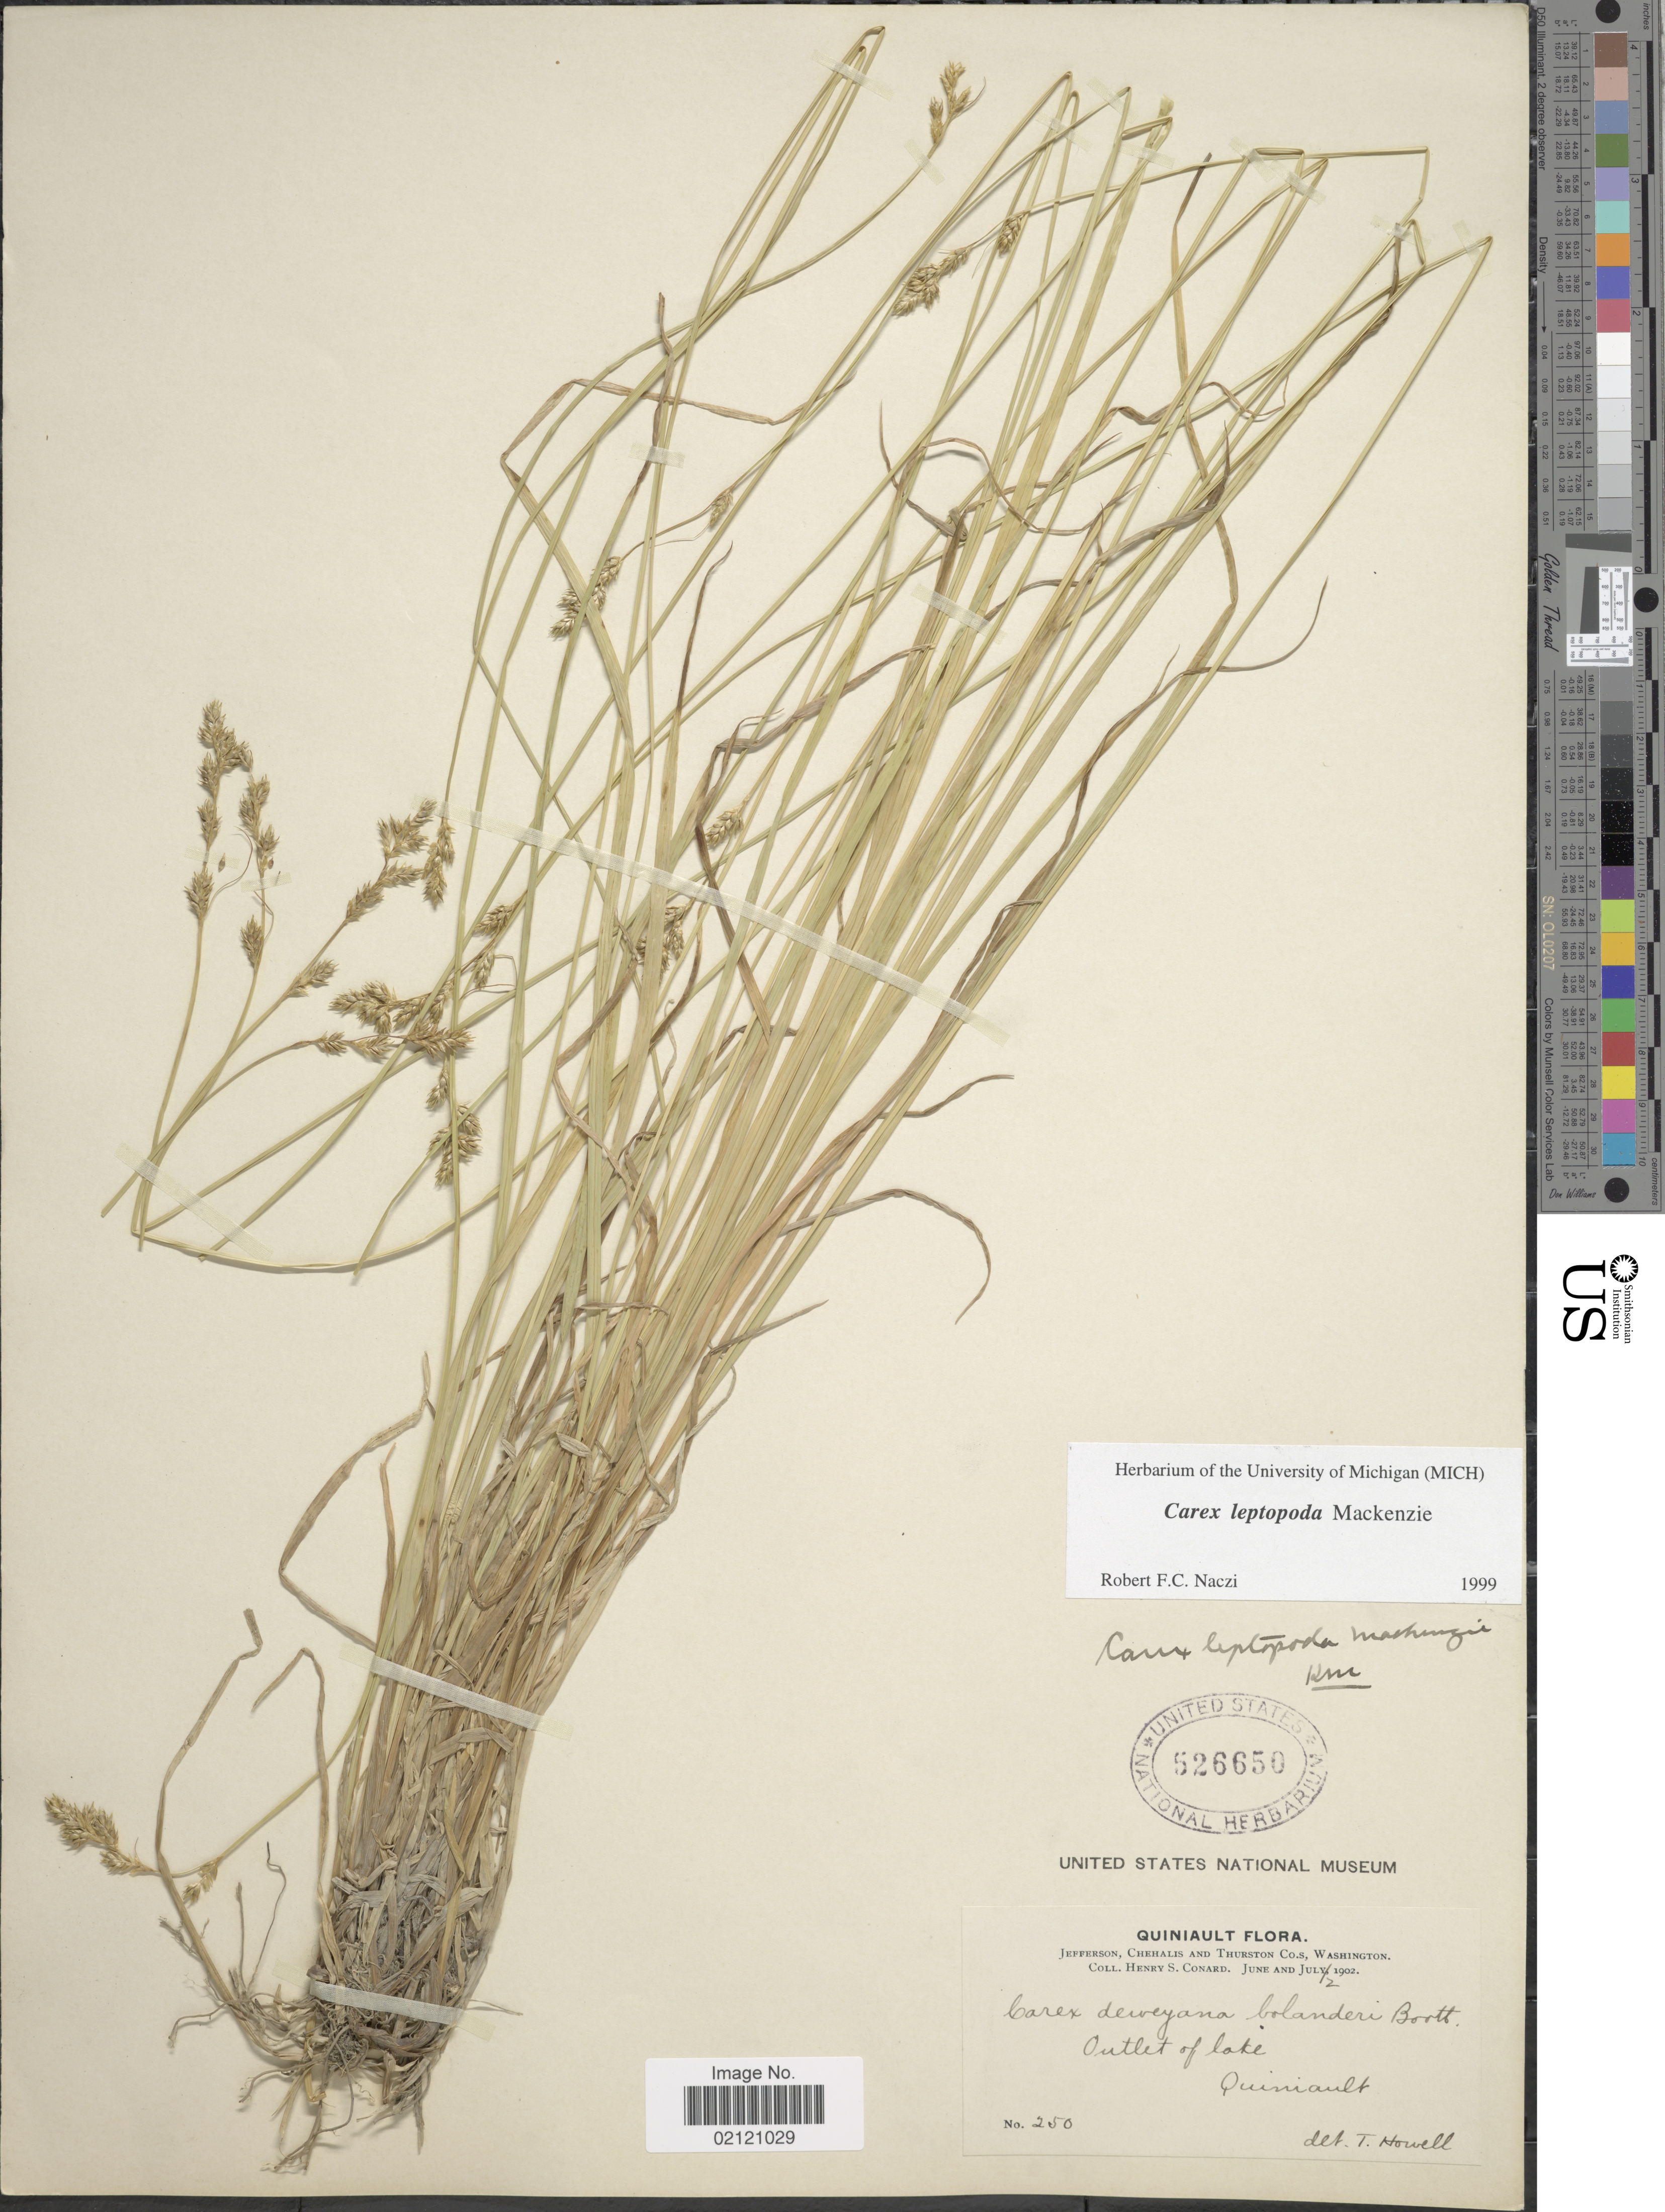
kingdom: Plantae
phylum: Tracheophyta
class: Liliopsida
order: Poales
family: Cyperaceae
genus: Carex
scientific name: Carex leptopoda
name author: Mack.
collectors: H. S. Conard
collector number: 250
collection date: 1902-06-02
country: United States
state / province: Washington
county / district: Thurston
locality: Quiniault, Jefferson, Chehalis and Thurston Co., Outlet of lake, Quiniault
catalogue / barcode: US 526650